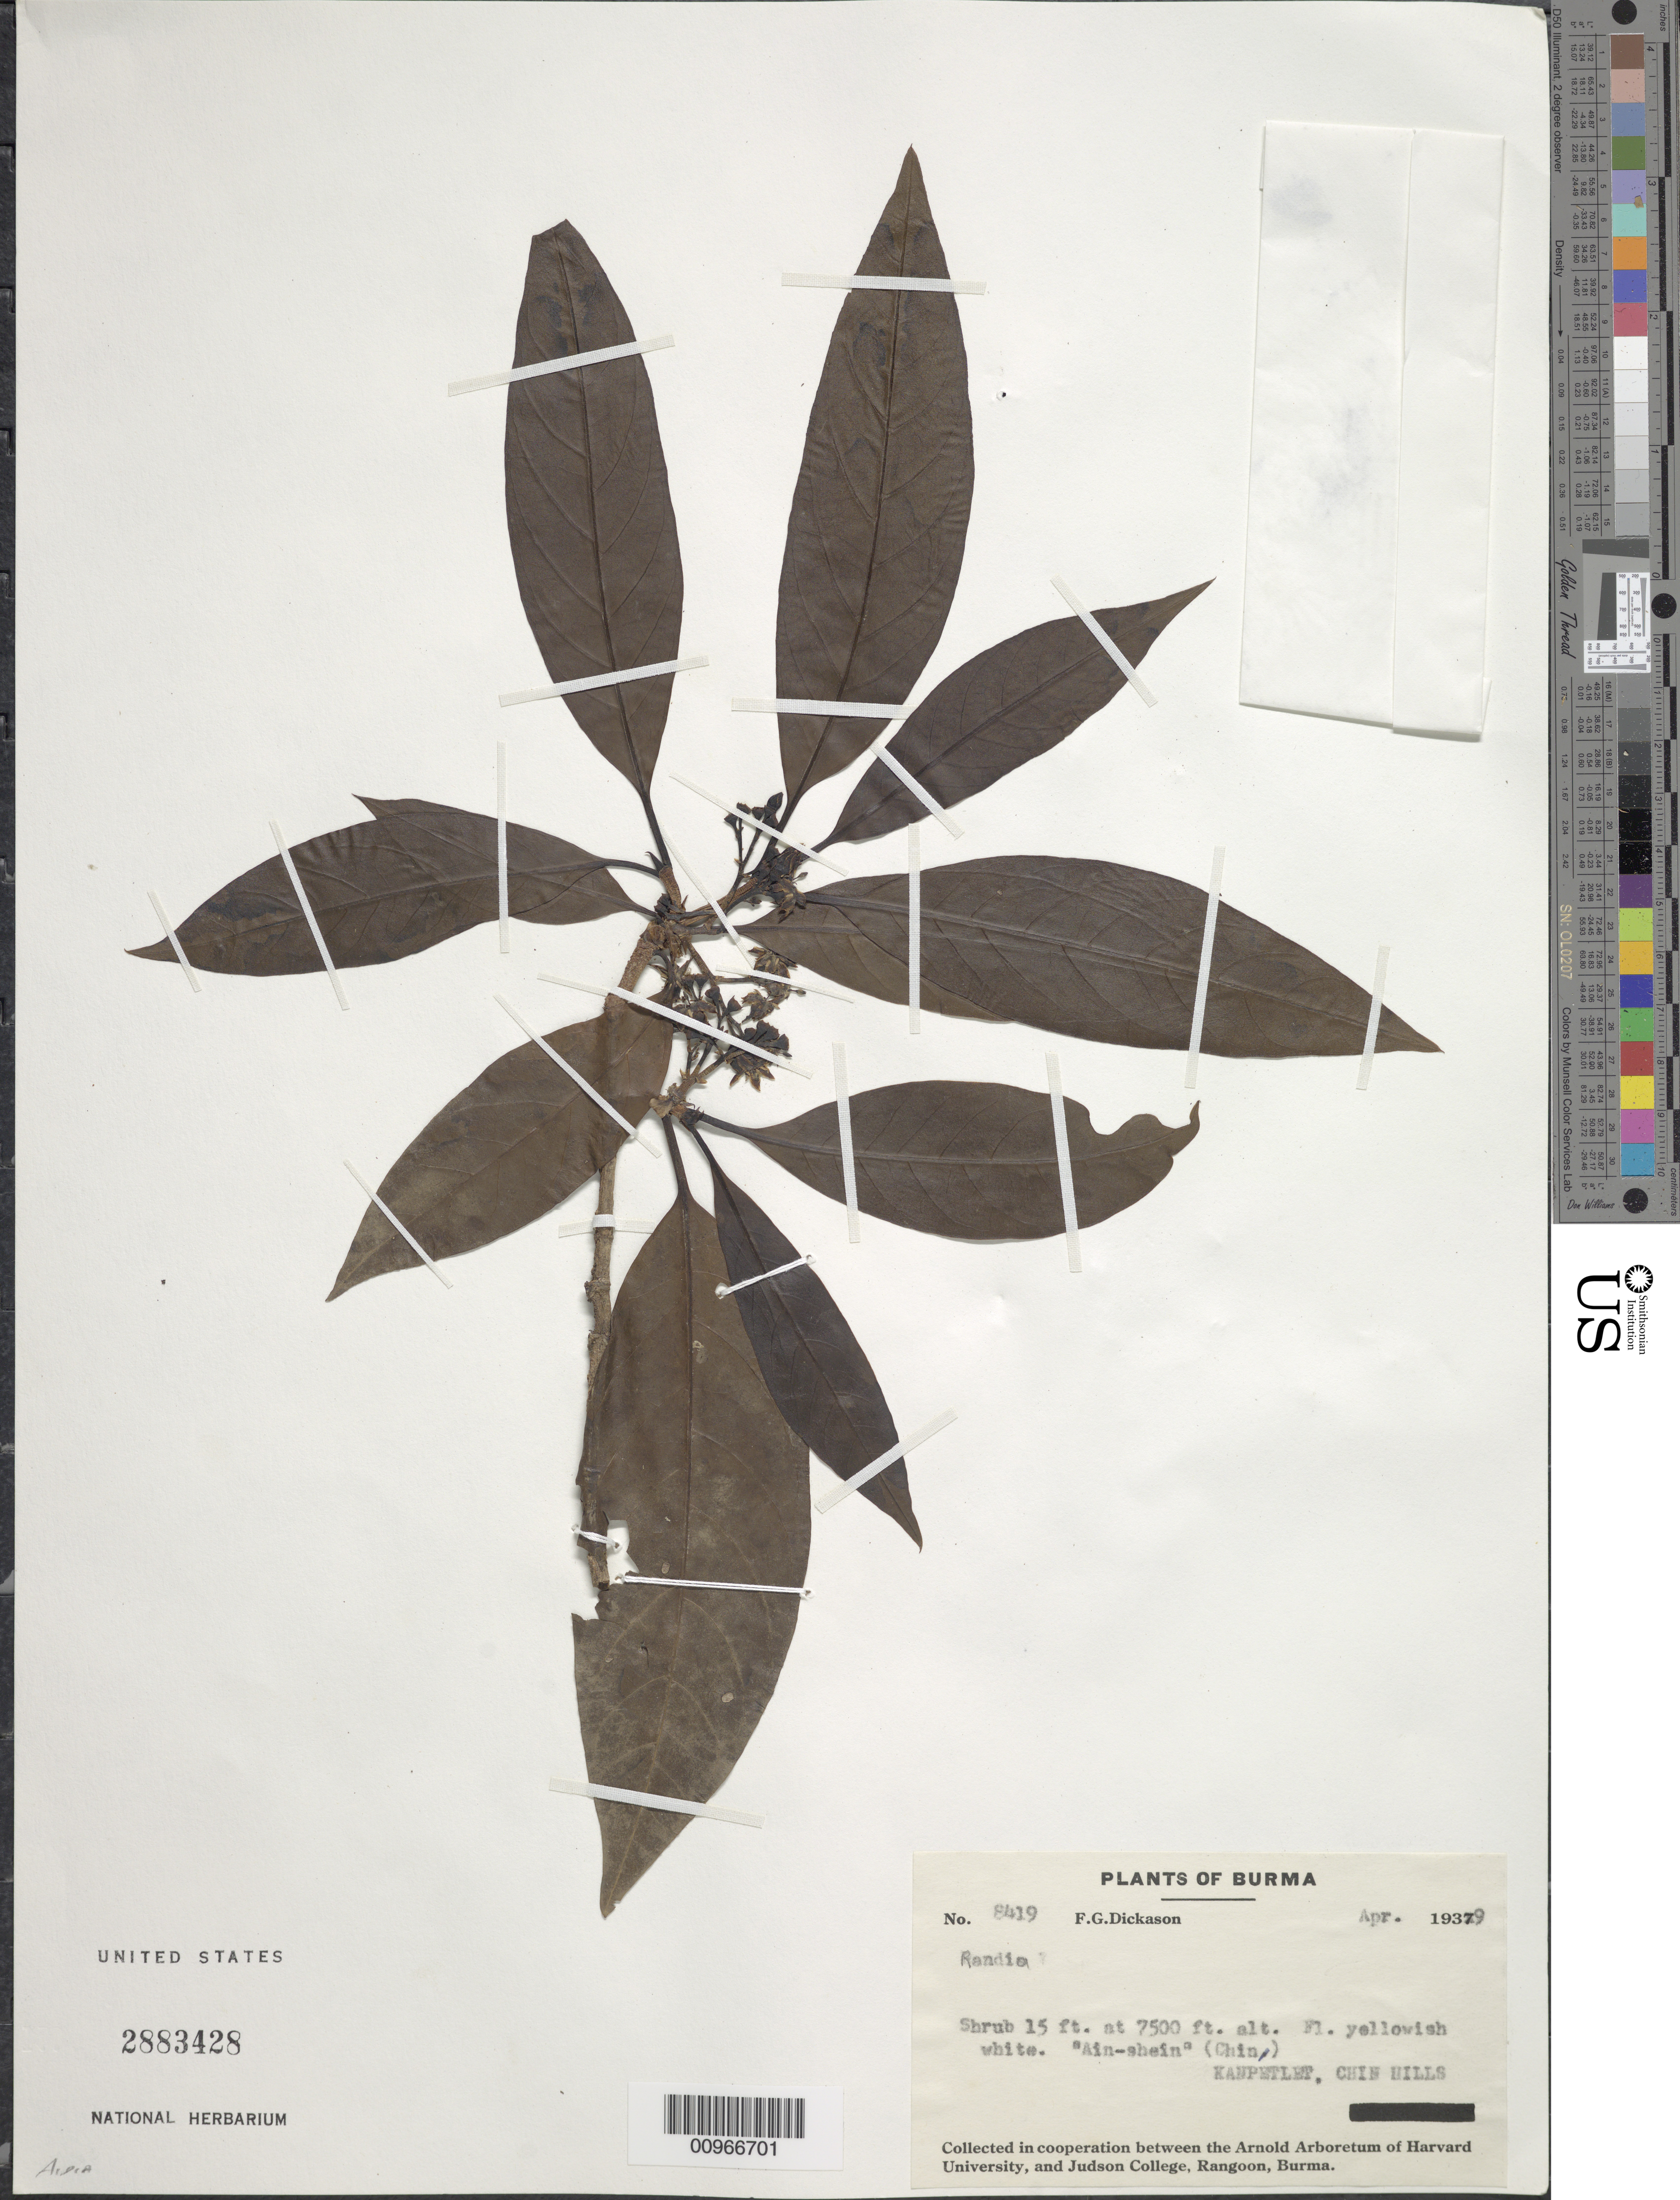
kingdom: Plantae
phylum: Tracheophyta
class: Magnoliopsida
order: Gentianales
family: Rubiaceae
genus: Randia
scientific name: Randia sp.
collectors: F. Dickason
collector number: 8419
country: Myanmar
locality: Chin Hills, Kanpetlet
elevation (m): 2286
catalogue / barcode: US 2883428